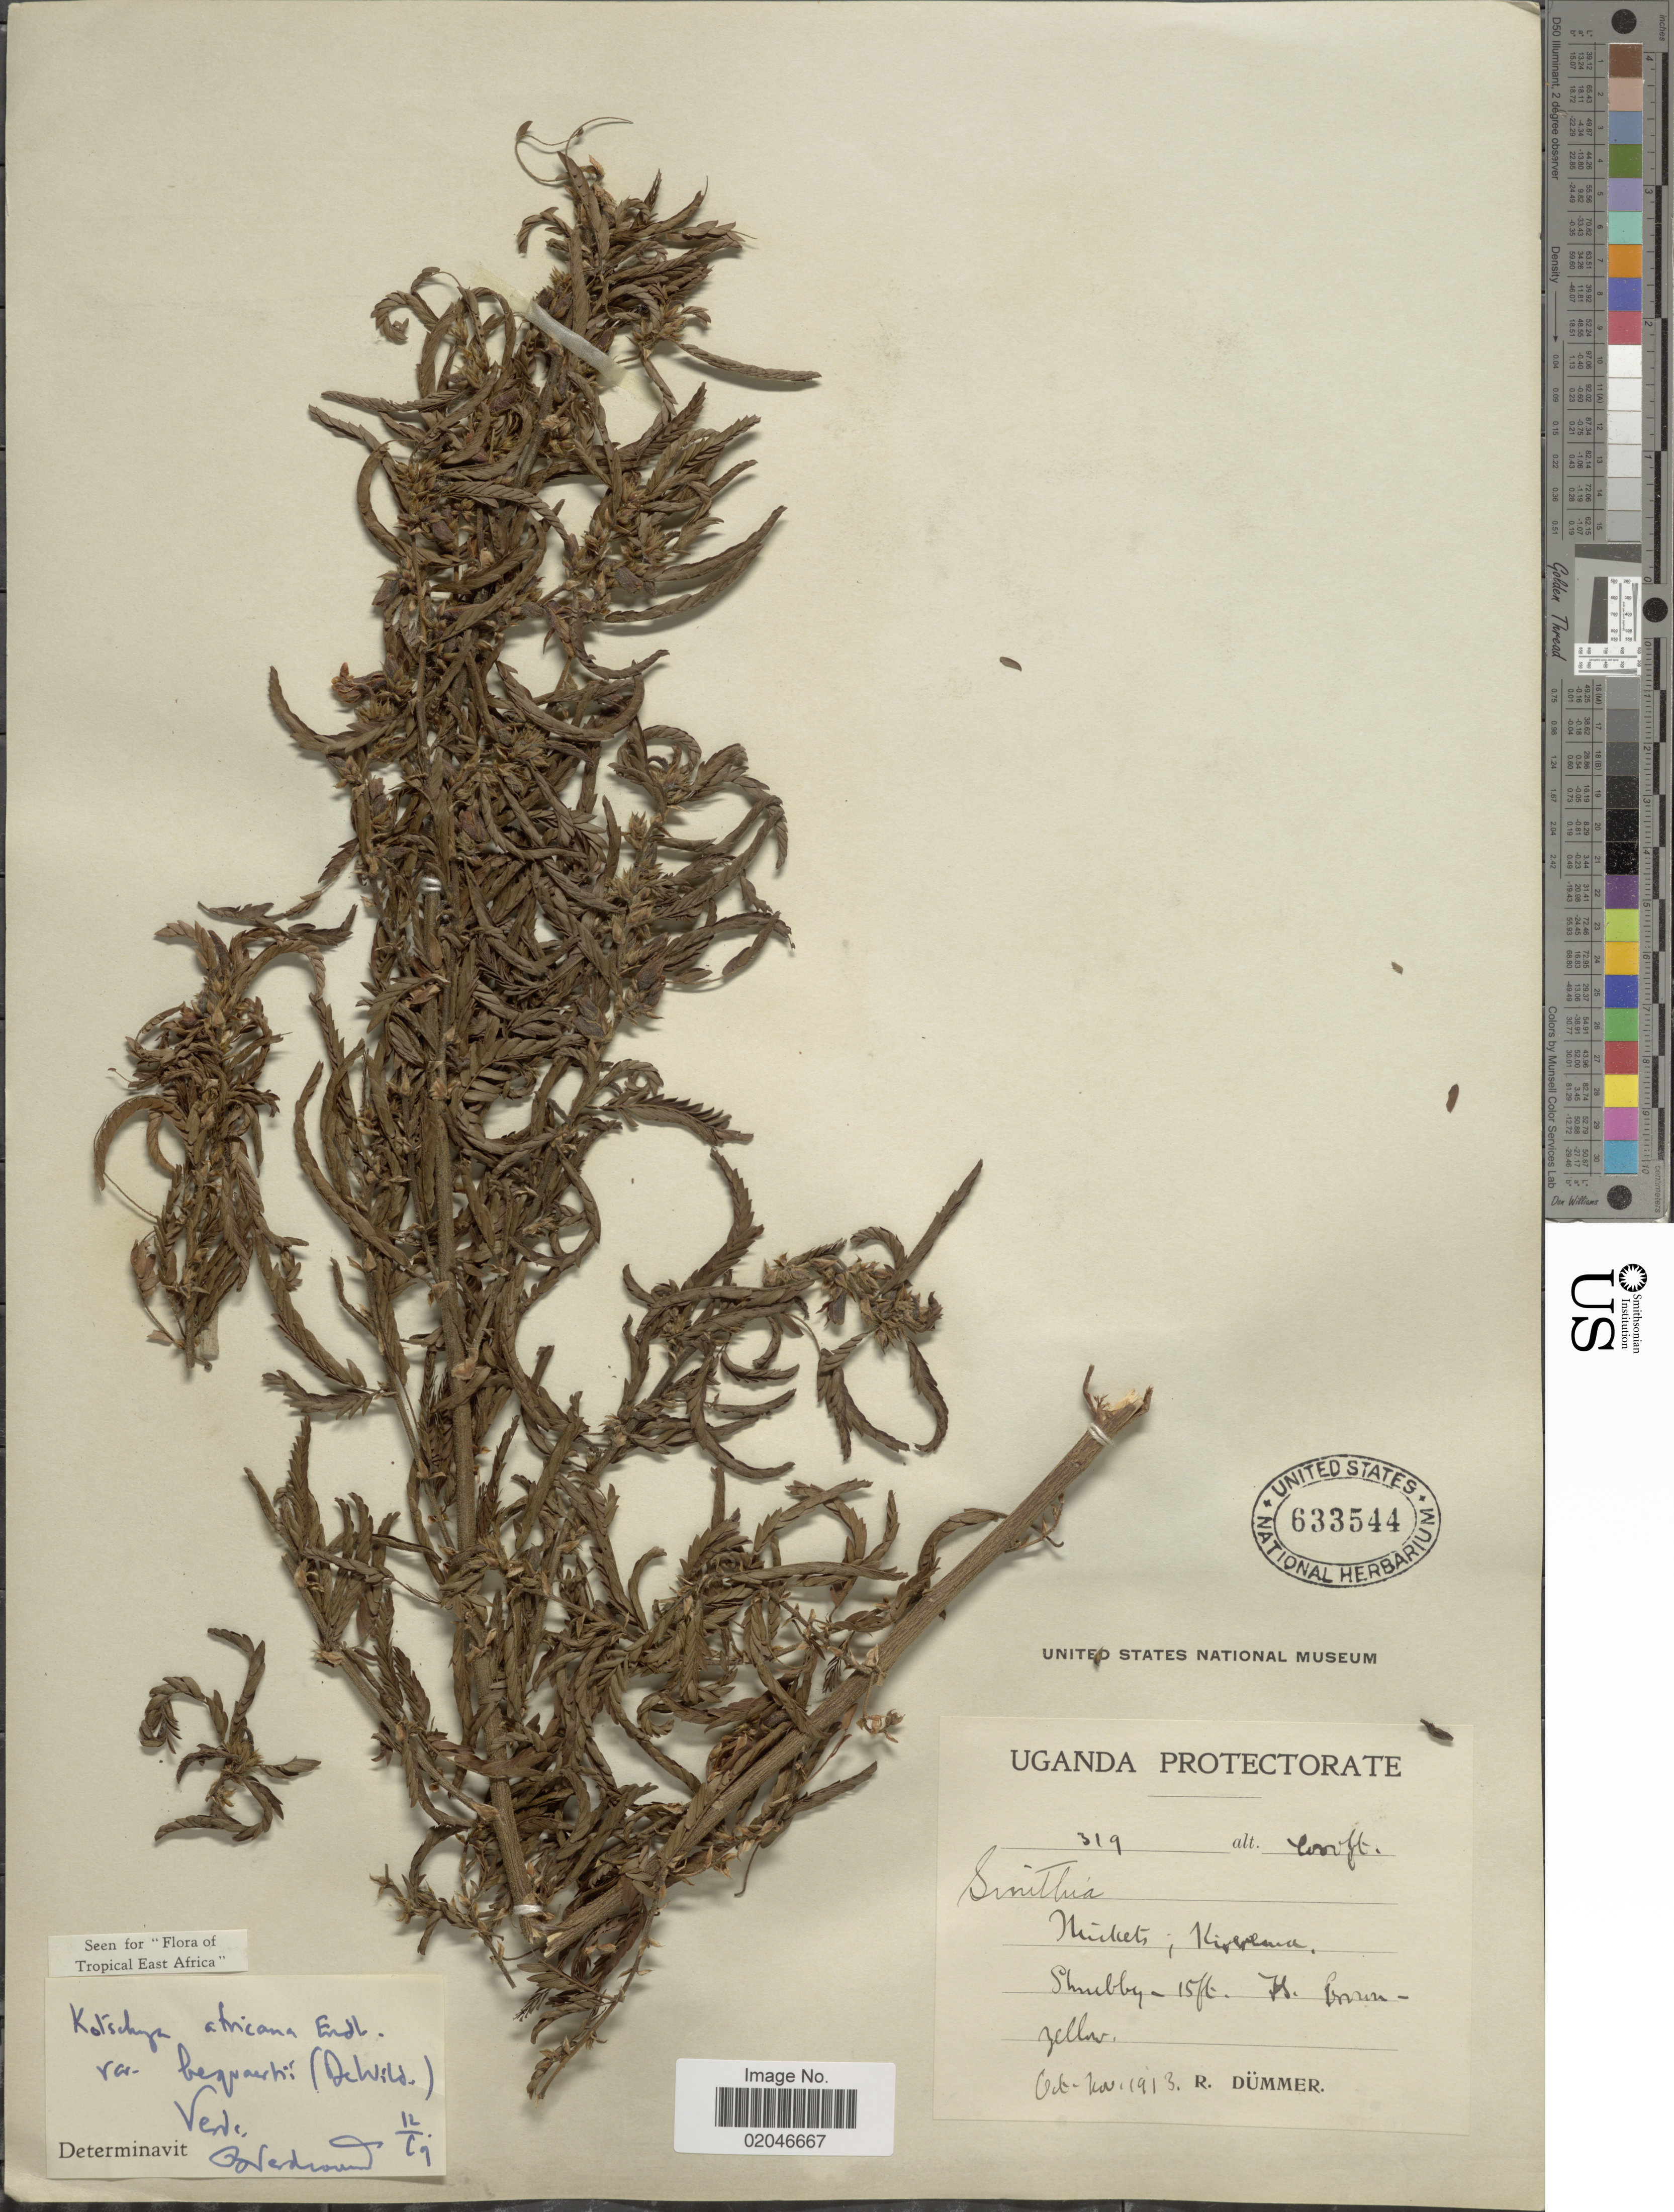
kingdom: Plantae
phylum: Tracheophyta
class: Magnoliopsida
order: Fabales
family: Fabaceae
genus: Kotschya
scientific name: Kotschya africana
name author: Endl.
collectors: R. A. Dümmer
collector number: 319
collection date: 1913-10/1913-11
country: Uganda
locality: Thickets, [illegible text]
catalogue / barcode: US 633544